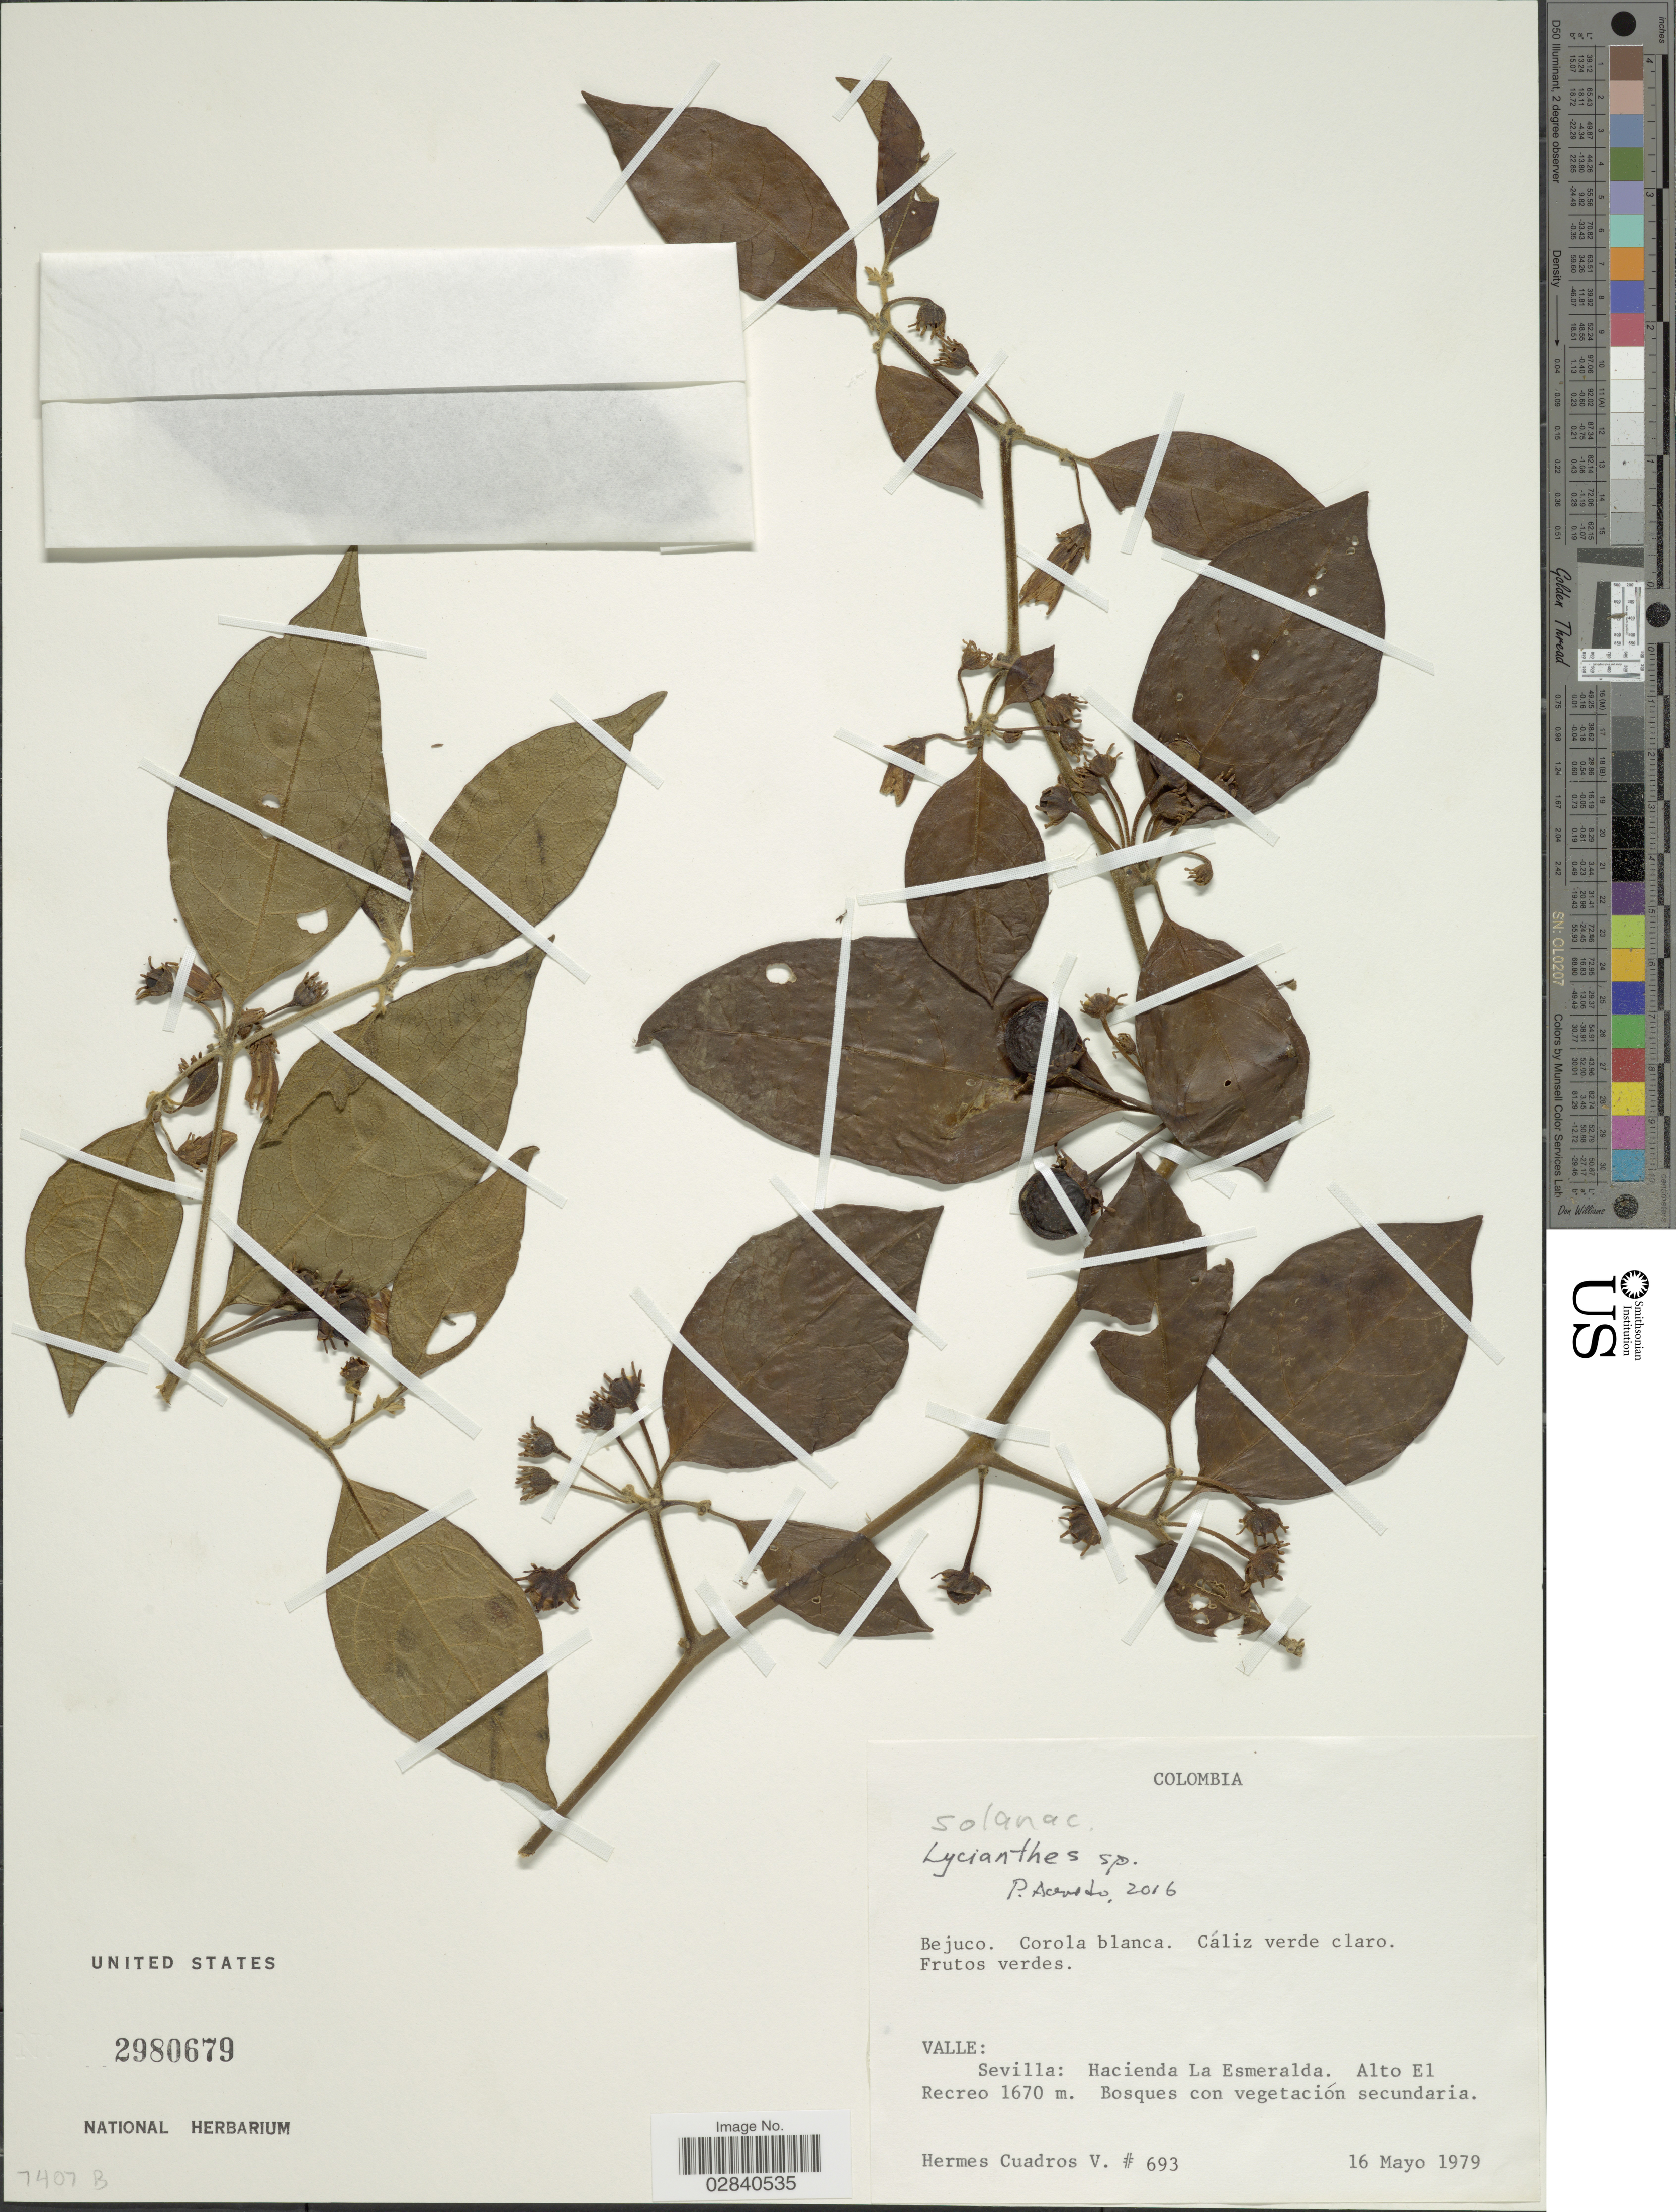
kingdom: Plantae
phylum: Tracheophyta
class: Magnoliopsida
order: Solanales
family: Solanaceae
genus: Lycianthes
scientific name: Lycianthes sp.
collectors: H. Cuadros V.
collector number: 693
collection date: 1979-05-16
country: Colombia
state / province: Valle del Cauca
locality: Valle: Sevilla: Hacienda La Esmeralda, Alto El Recreo, Caliz verde claro.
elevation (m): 1670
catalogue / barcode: US 2980679